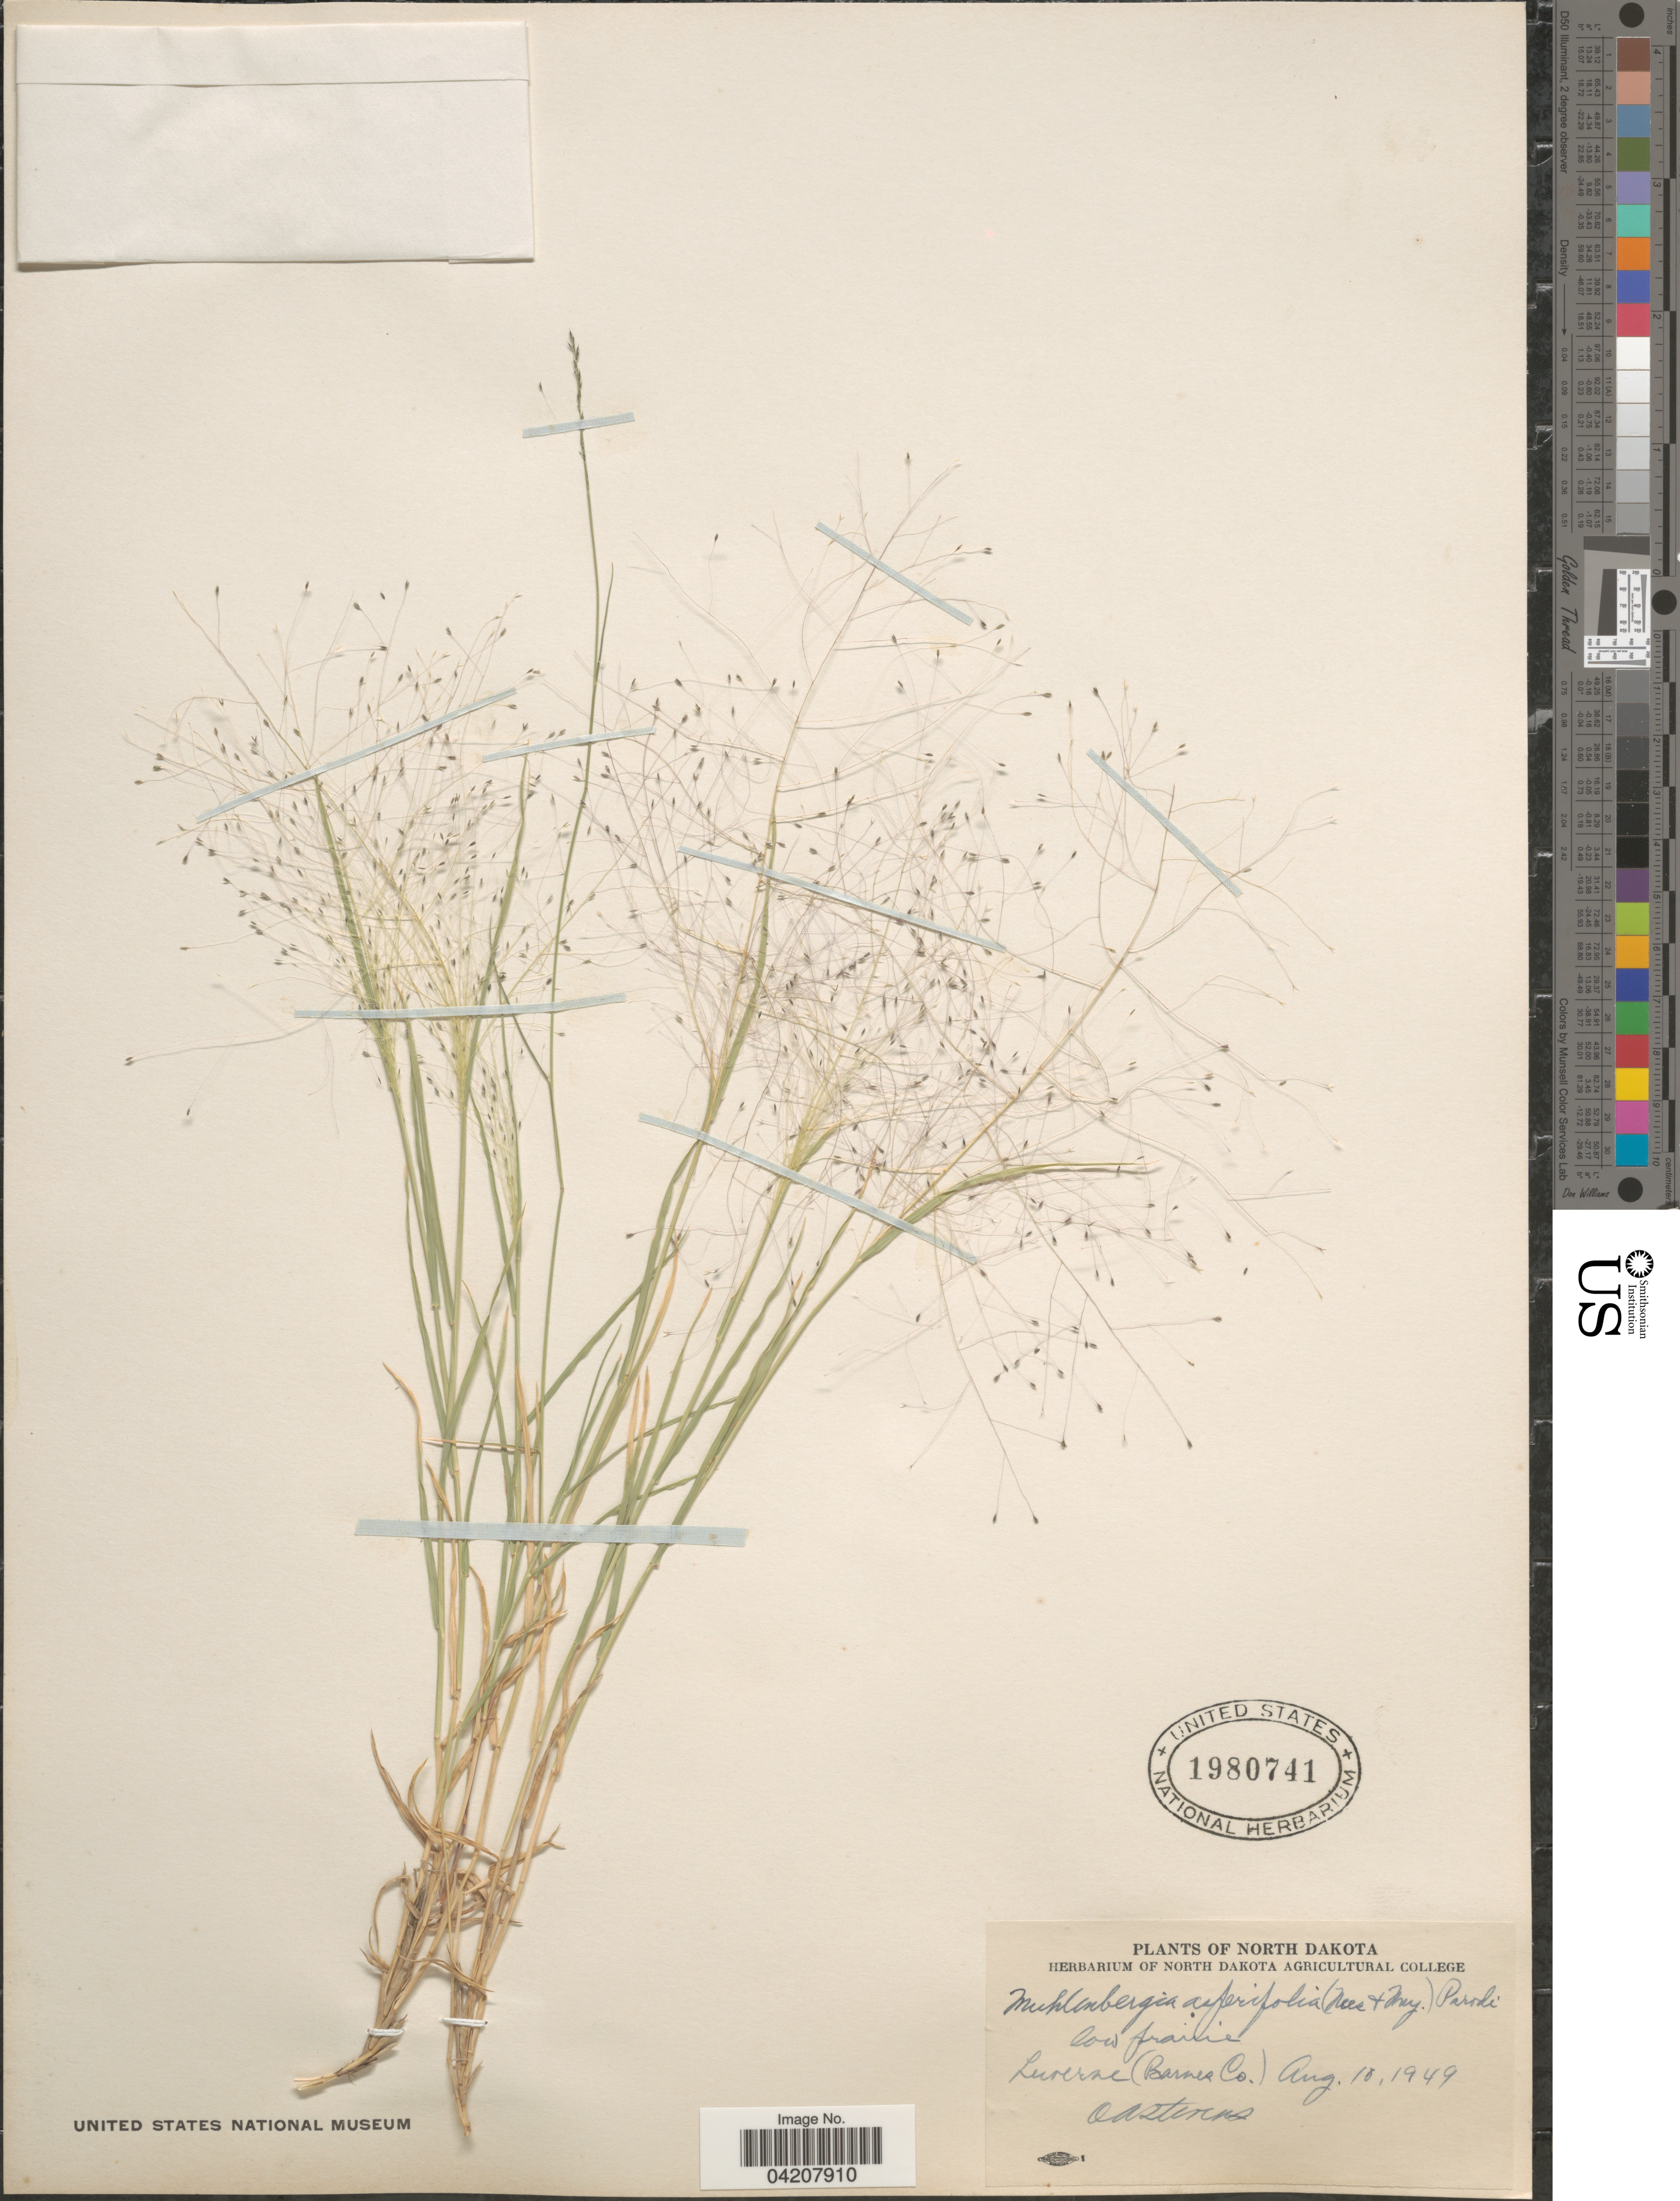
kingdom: Plantae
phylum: Tracheophyta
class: Liliopsida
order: Poales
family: Poaceae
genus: Muhlenbergia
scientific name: Muhlenbergia asperifolia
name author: (Nees & Meyen ex Trin.) Parodi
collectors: O. A. Stevens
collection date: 1949-08-18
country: United States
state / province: North Dakota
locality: Luverne (Barnes Co.).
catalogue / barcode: US 1980741